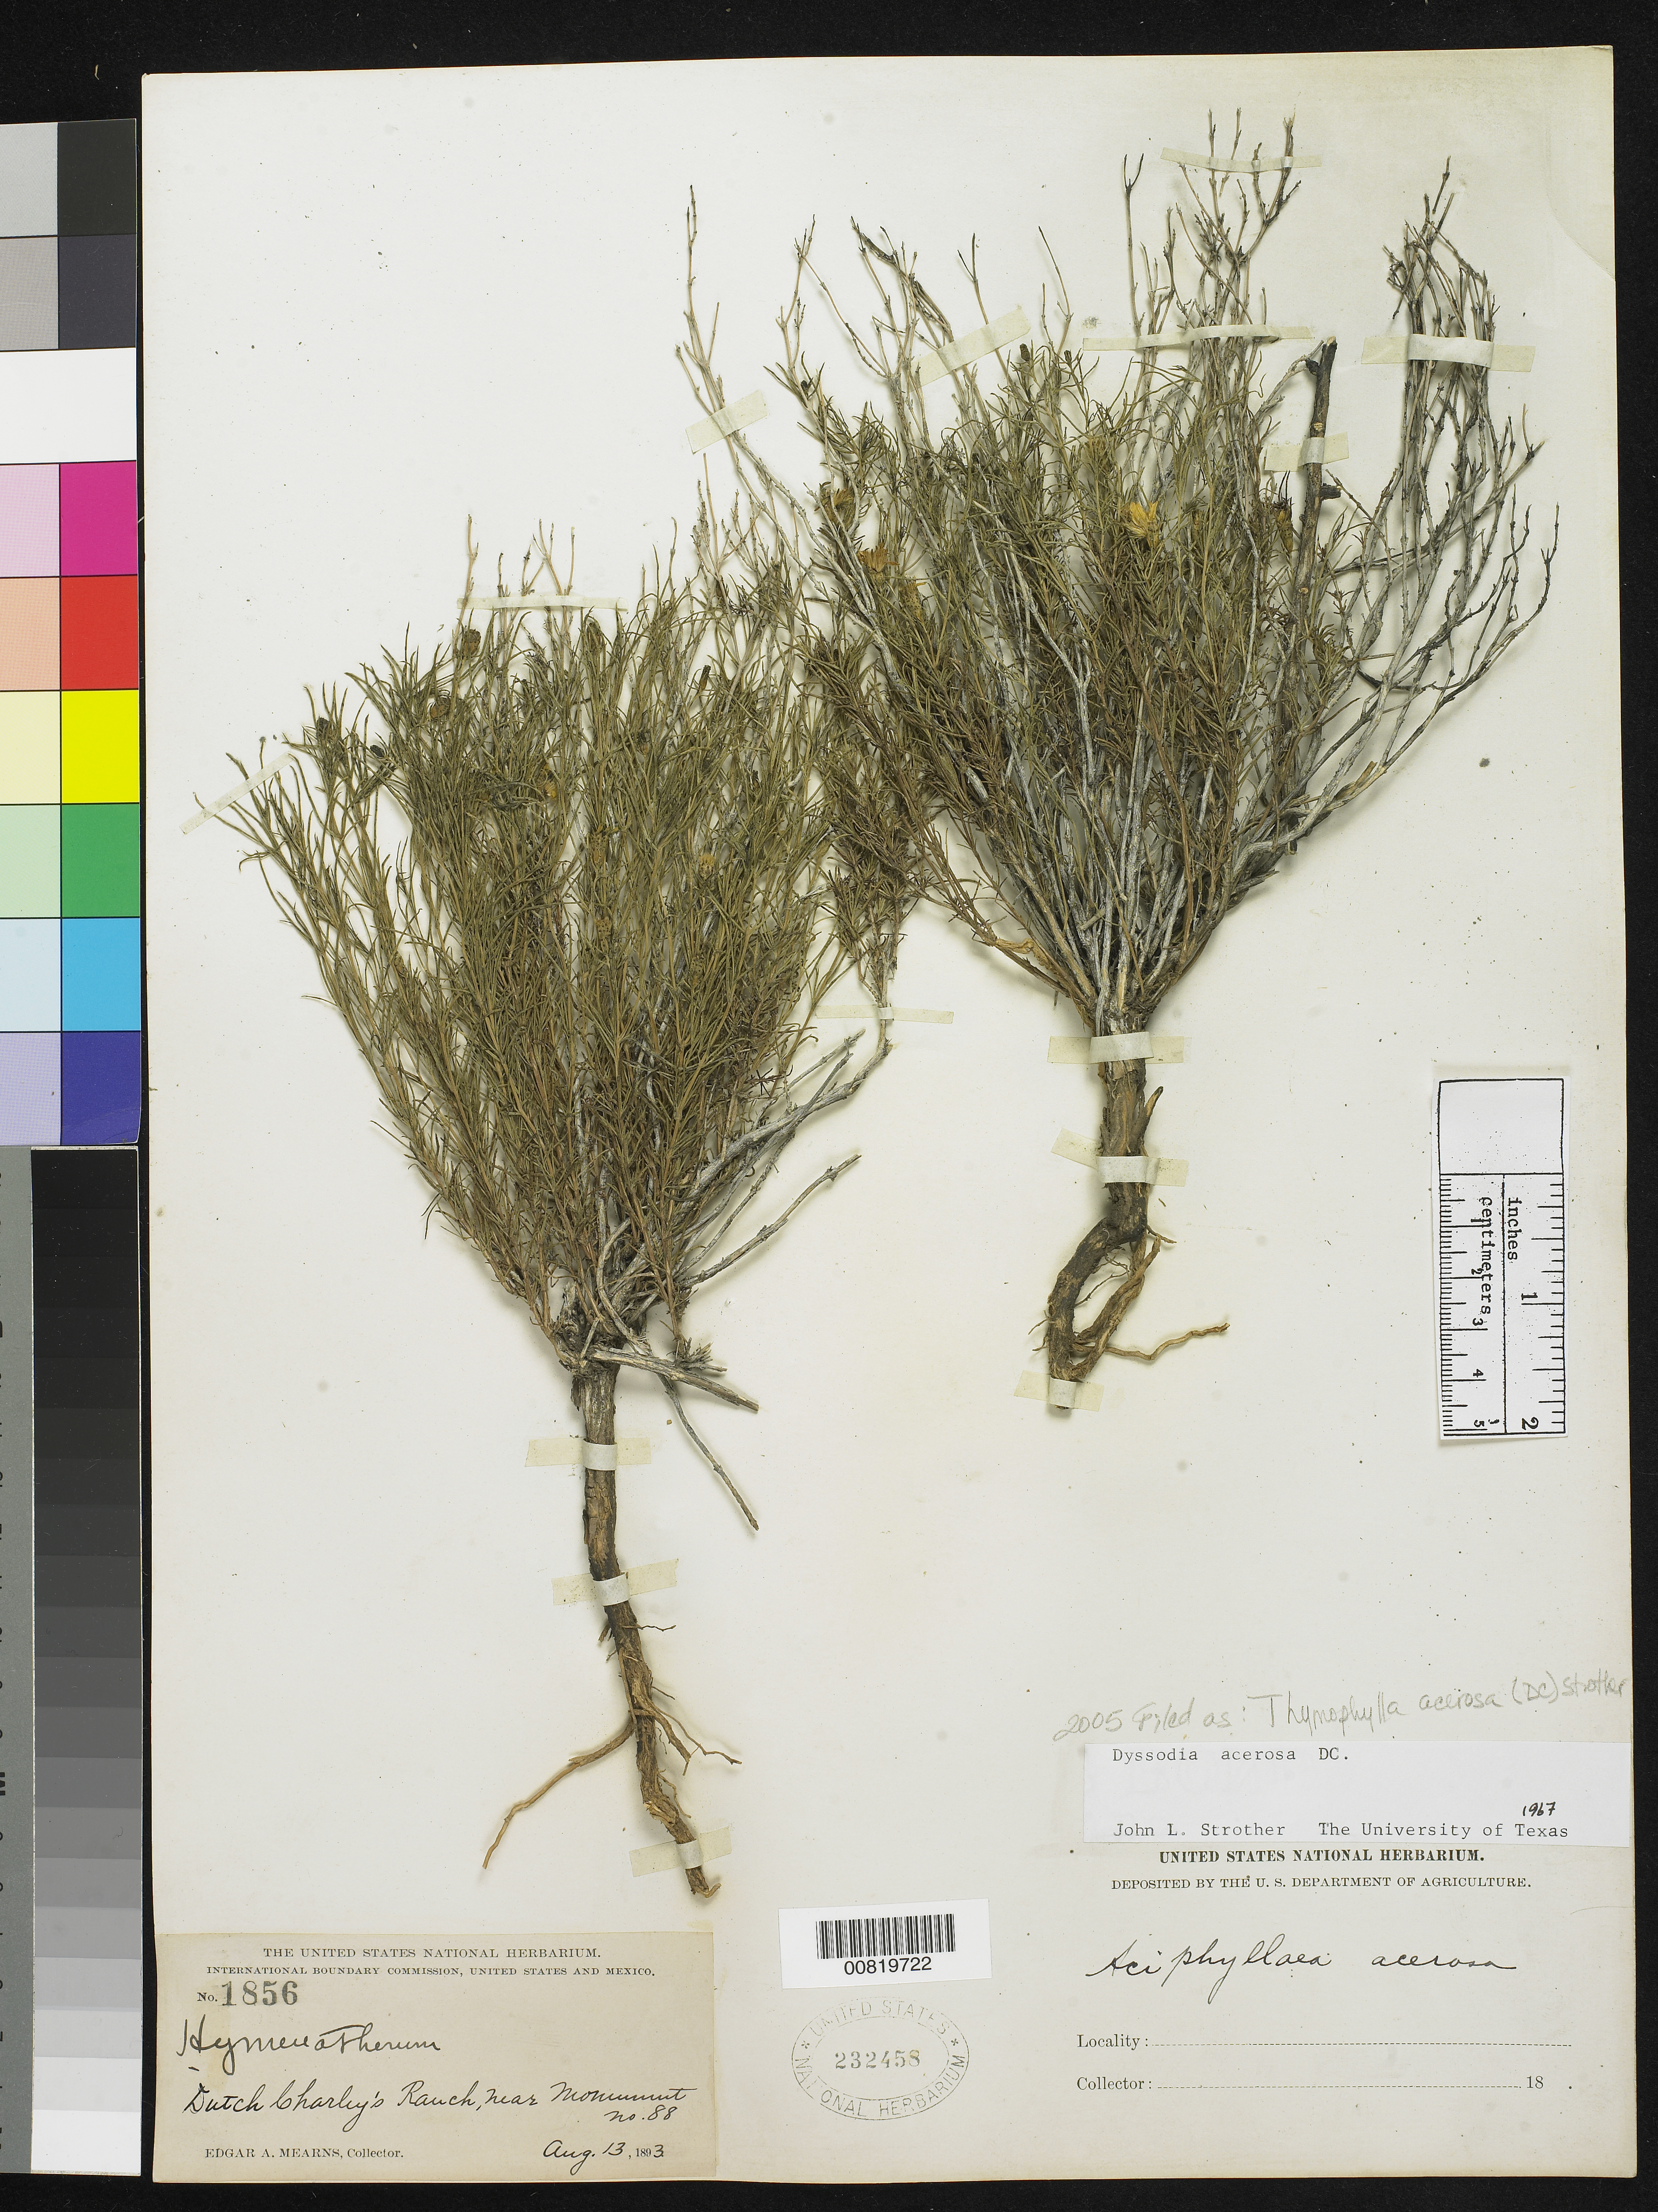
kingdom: Plantae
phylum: Tracheophyta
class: Magnoliopsida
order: Asterales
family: Asteraceae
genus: Thymophylla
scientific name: Thymophylla acerosa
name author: (DC.) Strother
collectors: E. A. Mearns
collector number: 1856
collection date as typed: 13 Aug 1893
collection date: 1893-08-13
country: United States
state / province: Arizona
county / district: Cochise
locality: Dutch Charley's Ranch, near monument no. 88.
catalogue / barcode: US 232458